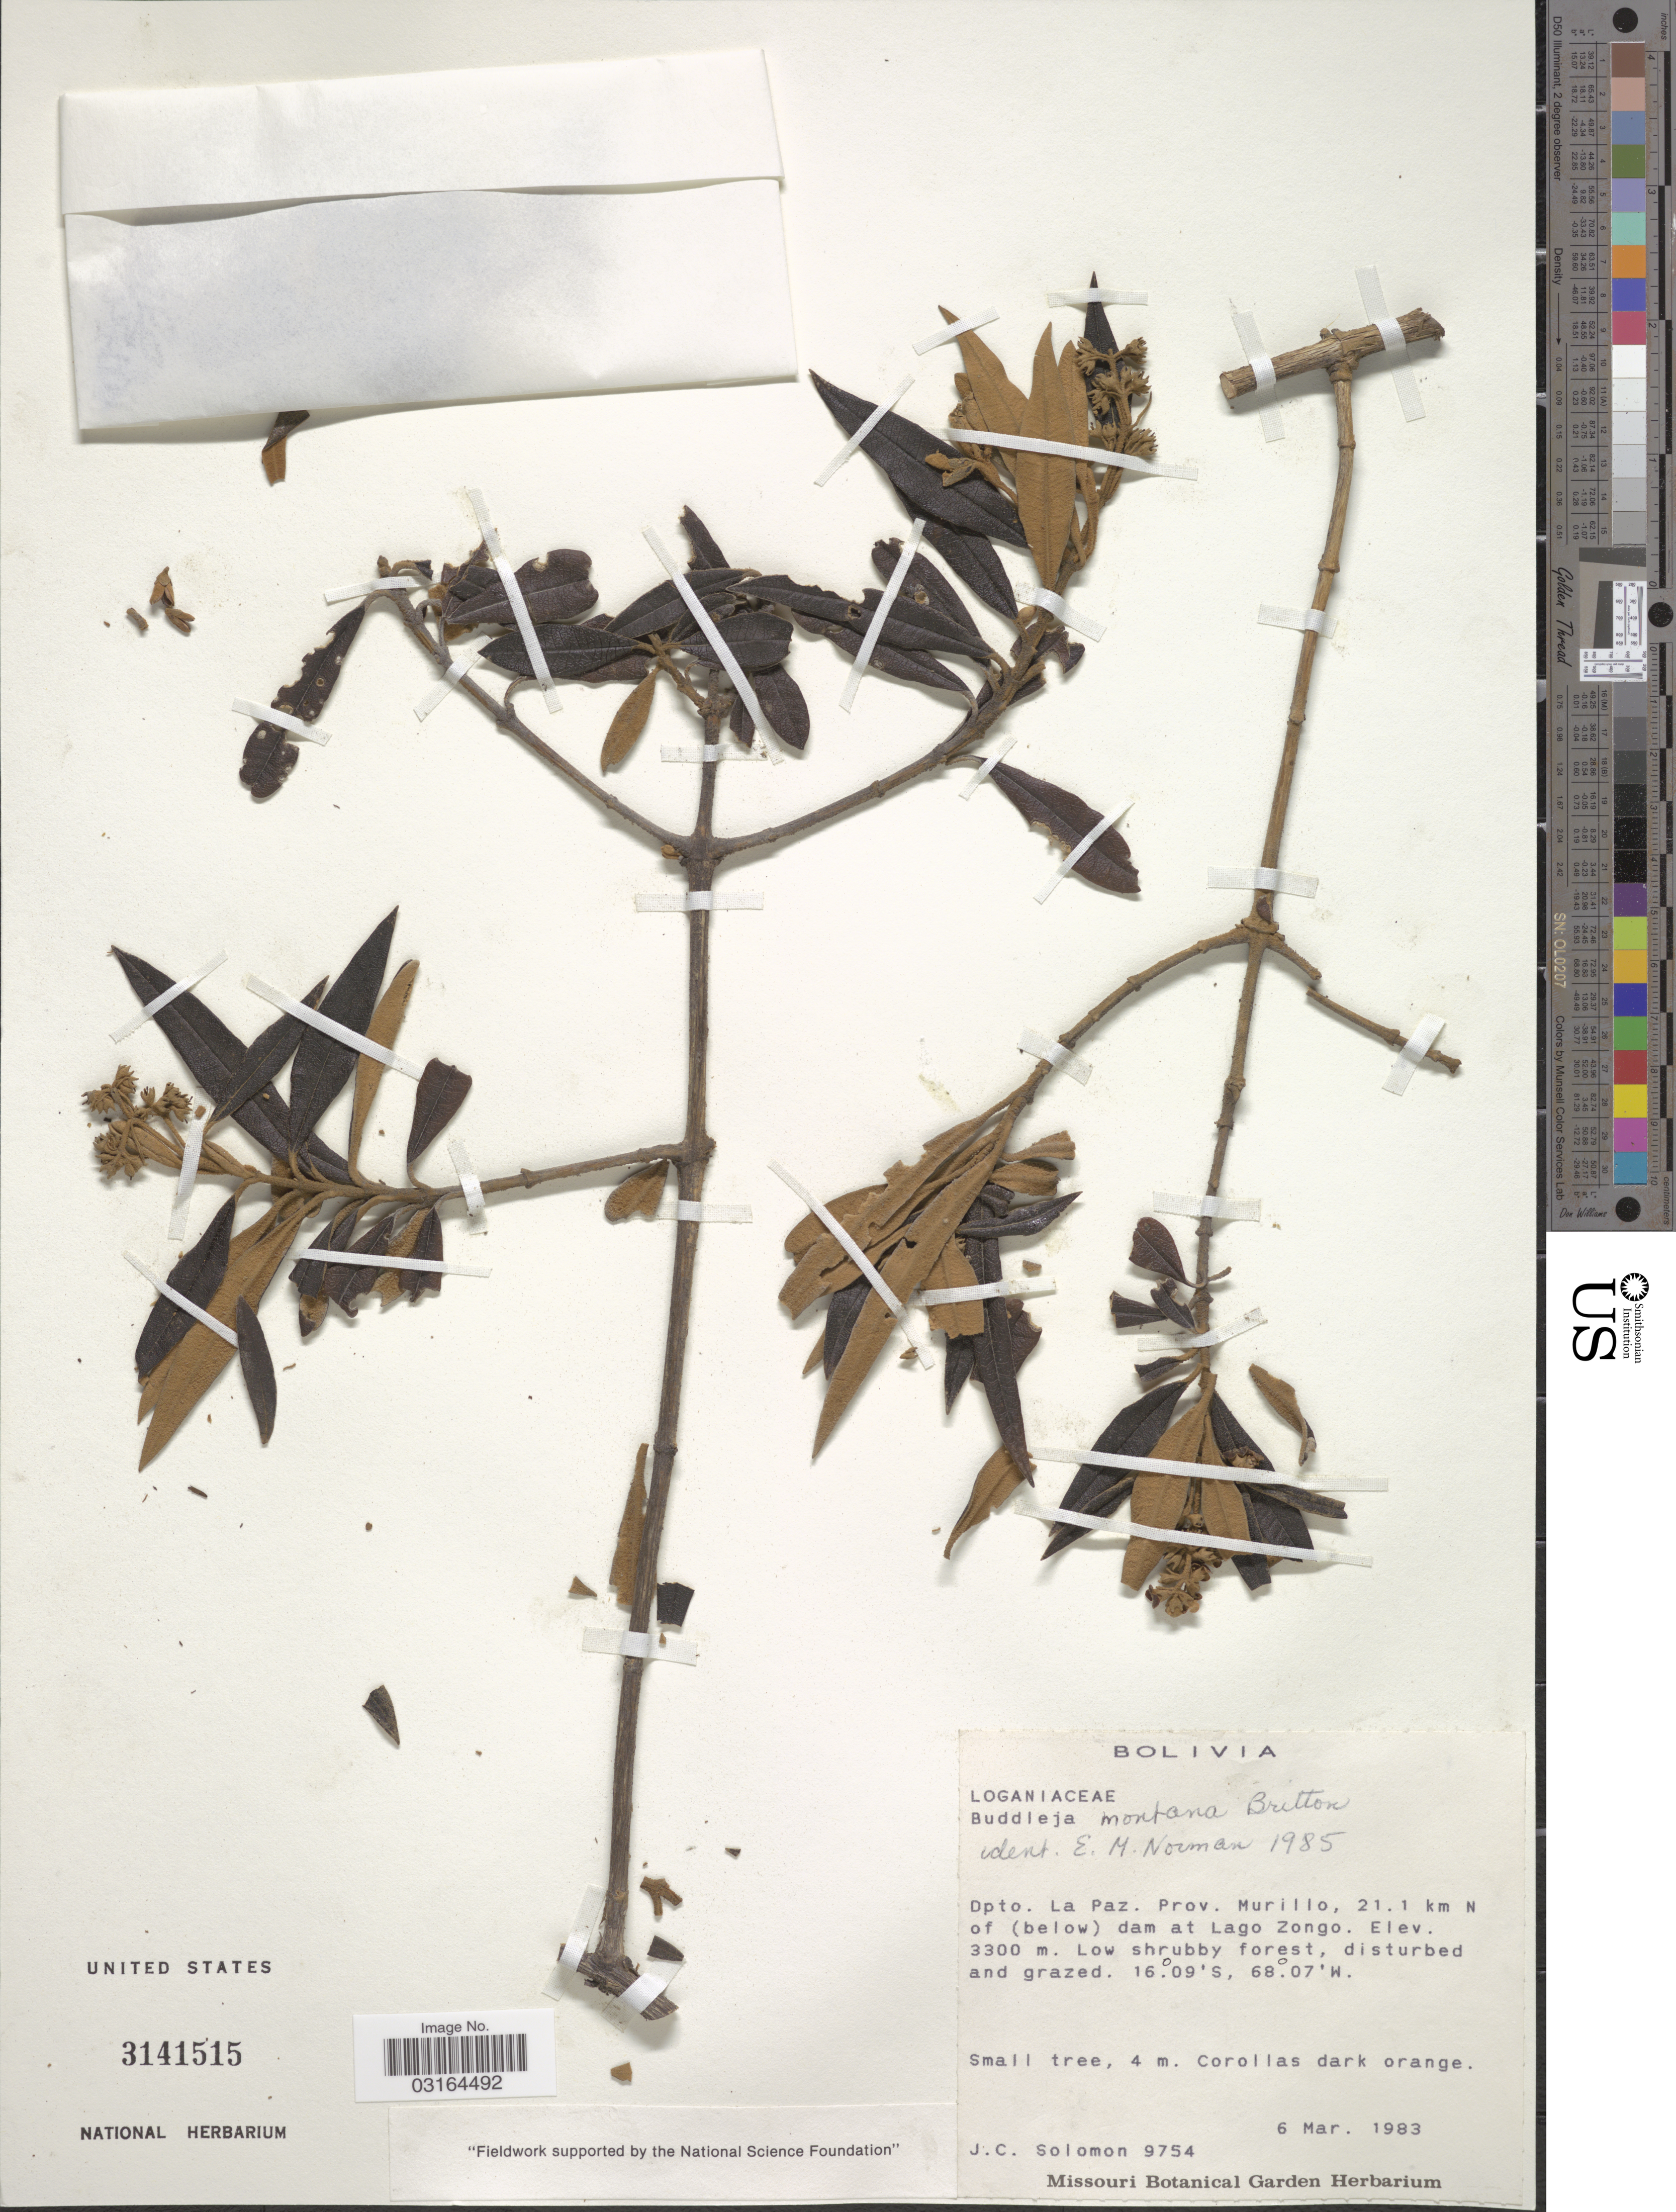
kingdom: Plantae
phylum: Tracheophyta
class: Magnoliopsida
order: Lamiales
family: Scrophulariaceae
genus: Buddleja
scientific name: Buddleja montana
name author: Britton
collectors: J. C. Solomon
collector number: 9754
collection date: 1983-03-06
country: Bolivia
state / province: La Paz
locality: Dpto. La Paz. Prov. Murillo, 21.1 km N of (below) dam at Lago Zongo.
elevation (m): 3300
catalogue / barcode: US 3141515